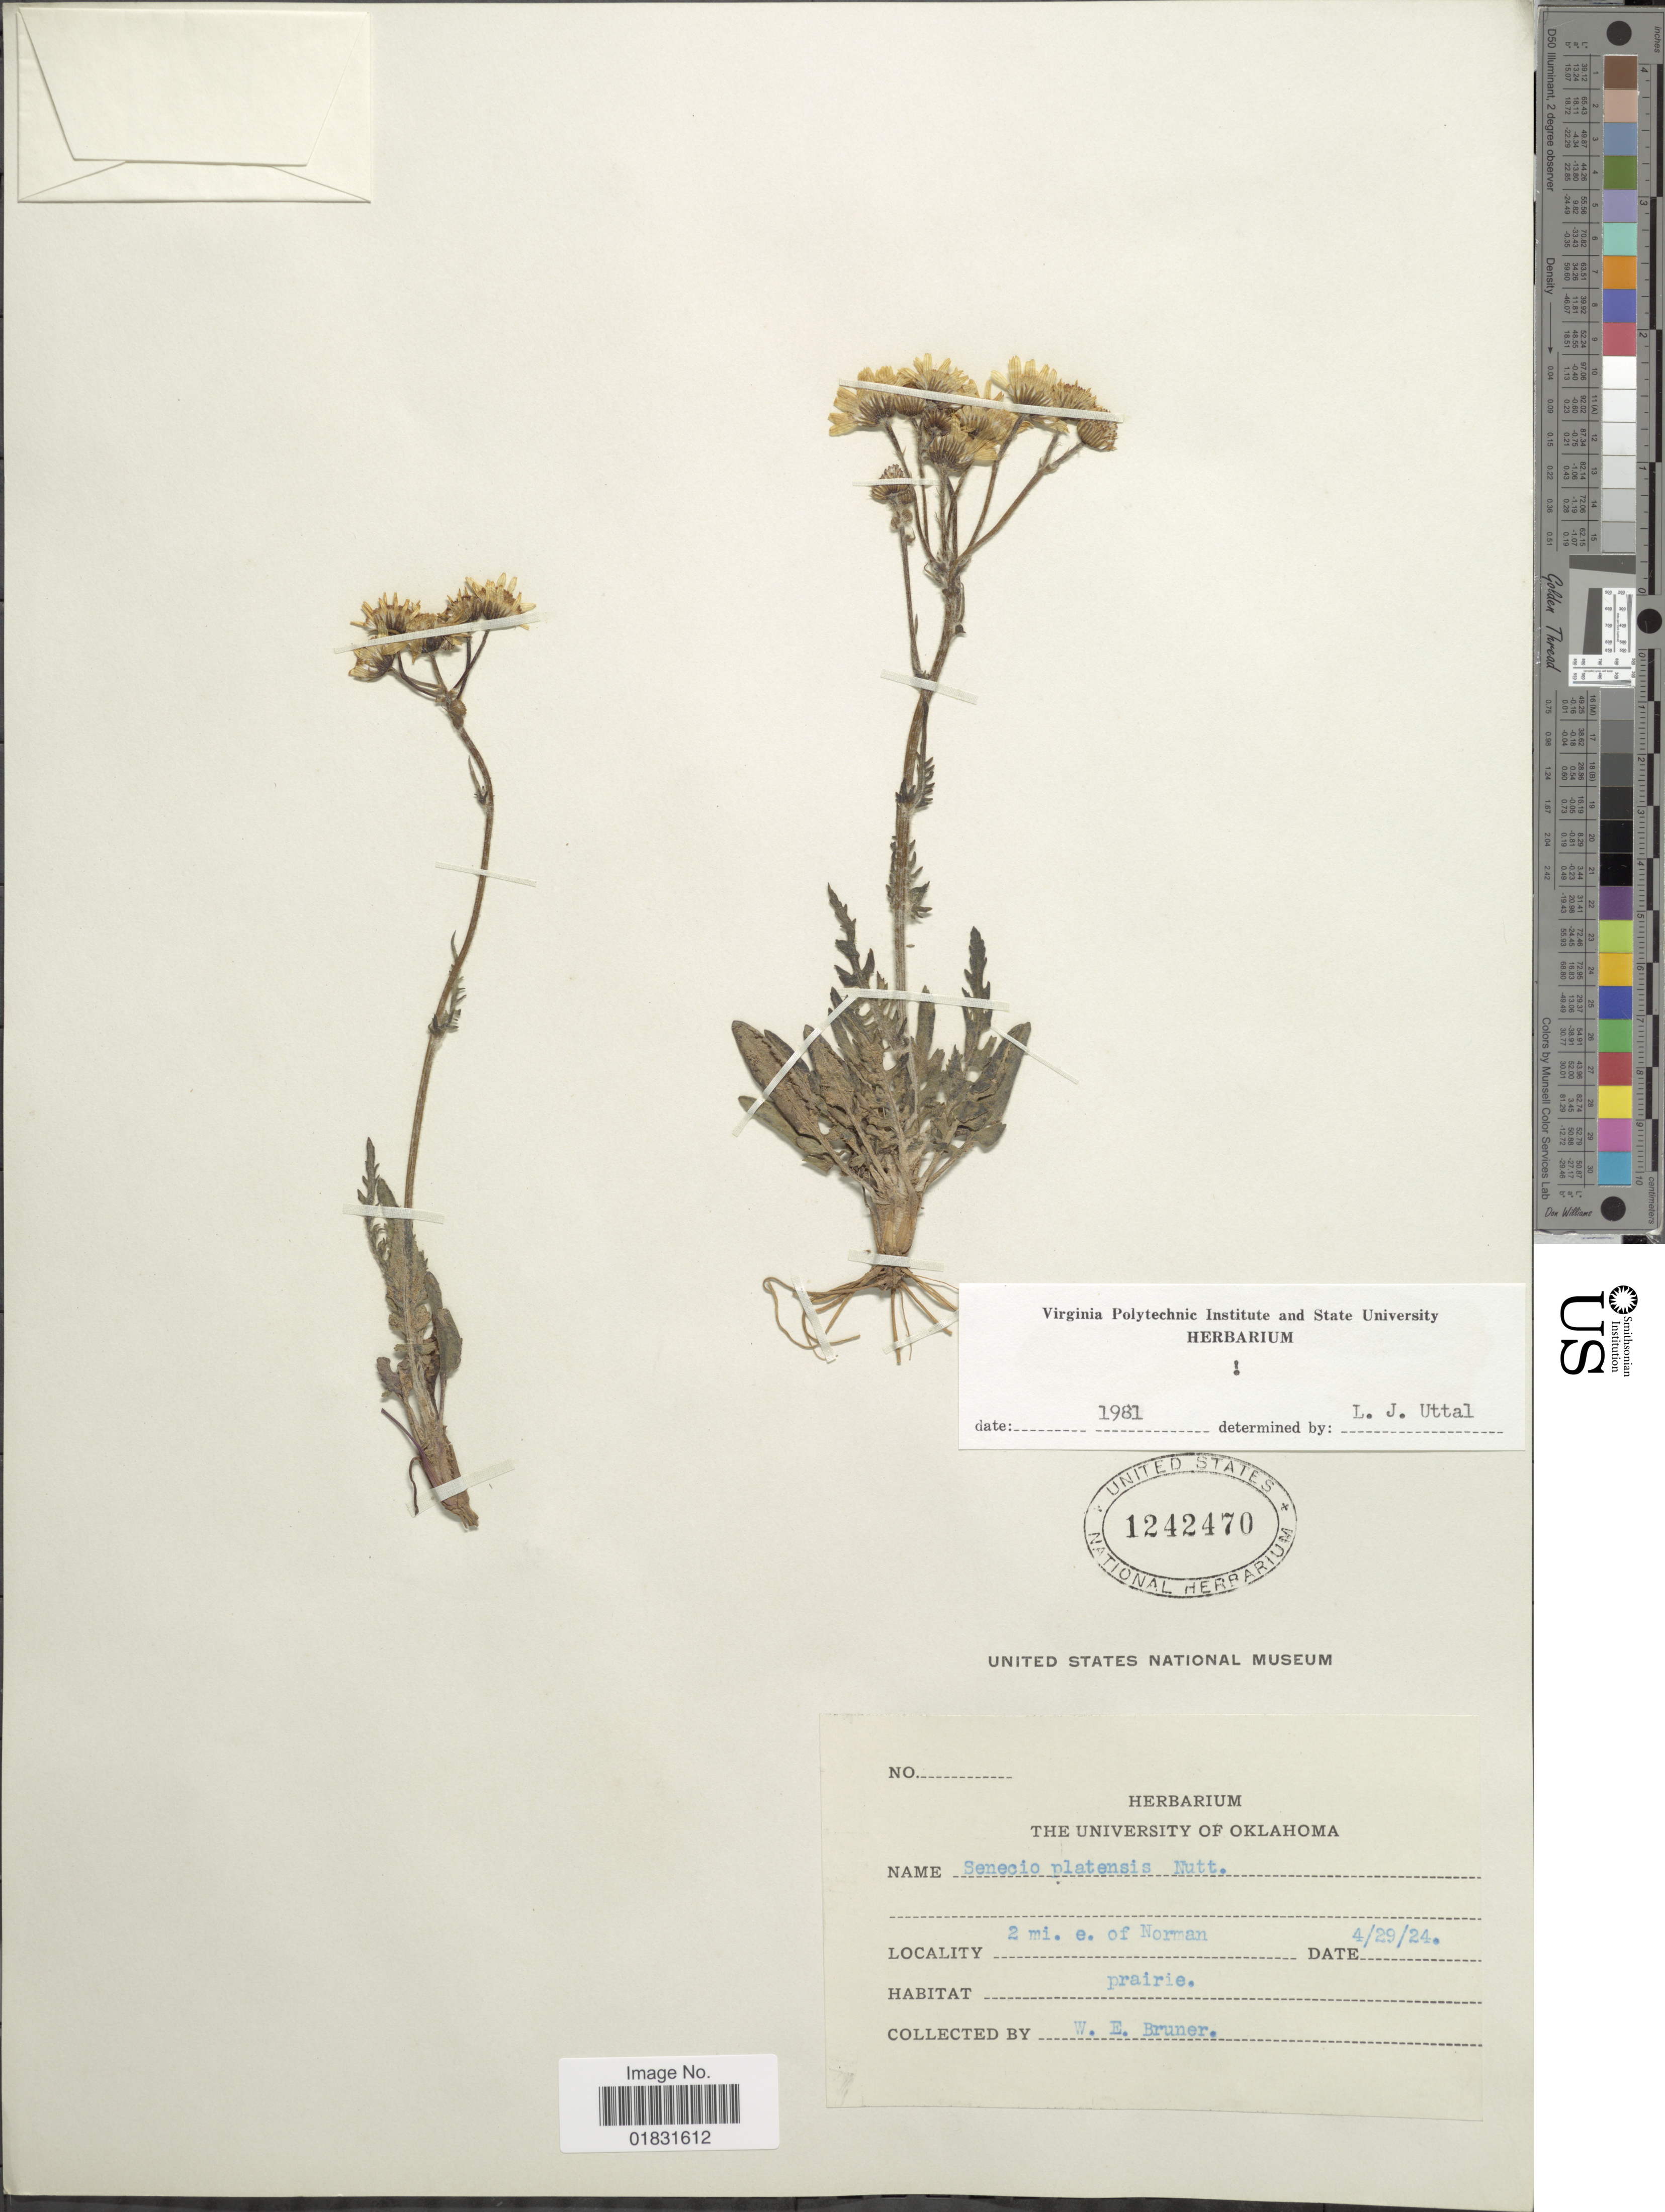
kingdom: Plantae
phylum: Tracheophyta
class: Magnoliopsida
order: Asterales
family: Asteraceae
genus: Packera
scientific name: Packera plattensis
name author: W.A. Weber & Á. Löve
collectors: W. Bruner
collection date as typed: Transcribed d/m/y: 29/4/24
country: United States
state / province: Oklahoma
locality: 2 mi e. of Norman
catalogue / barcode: US 1242470